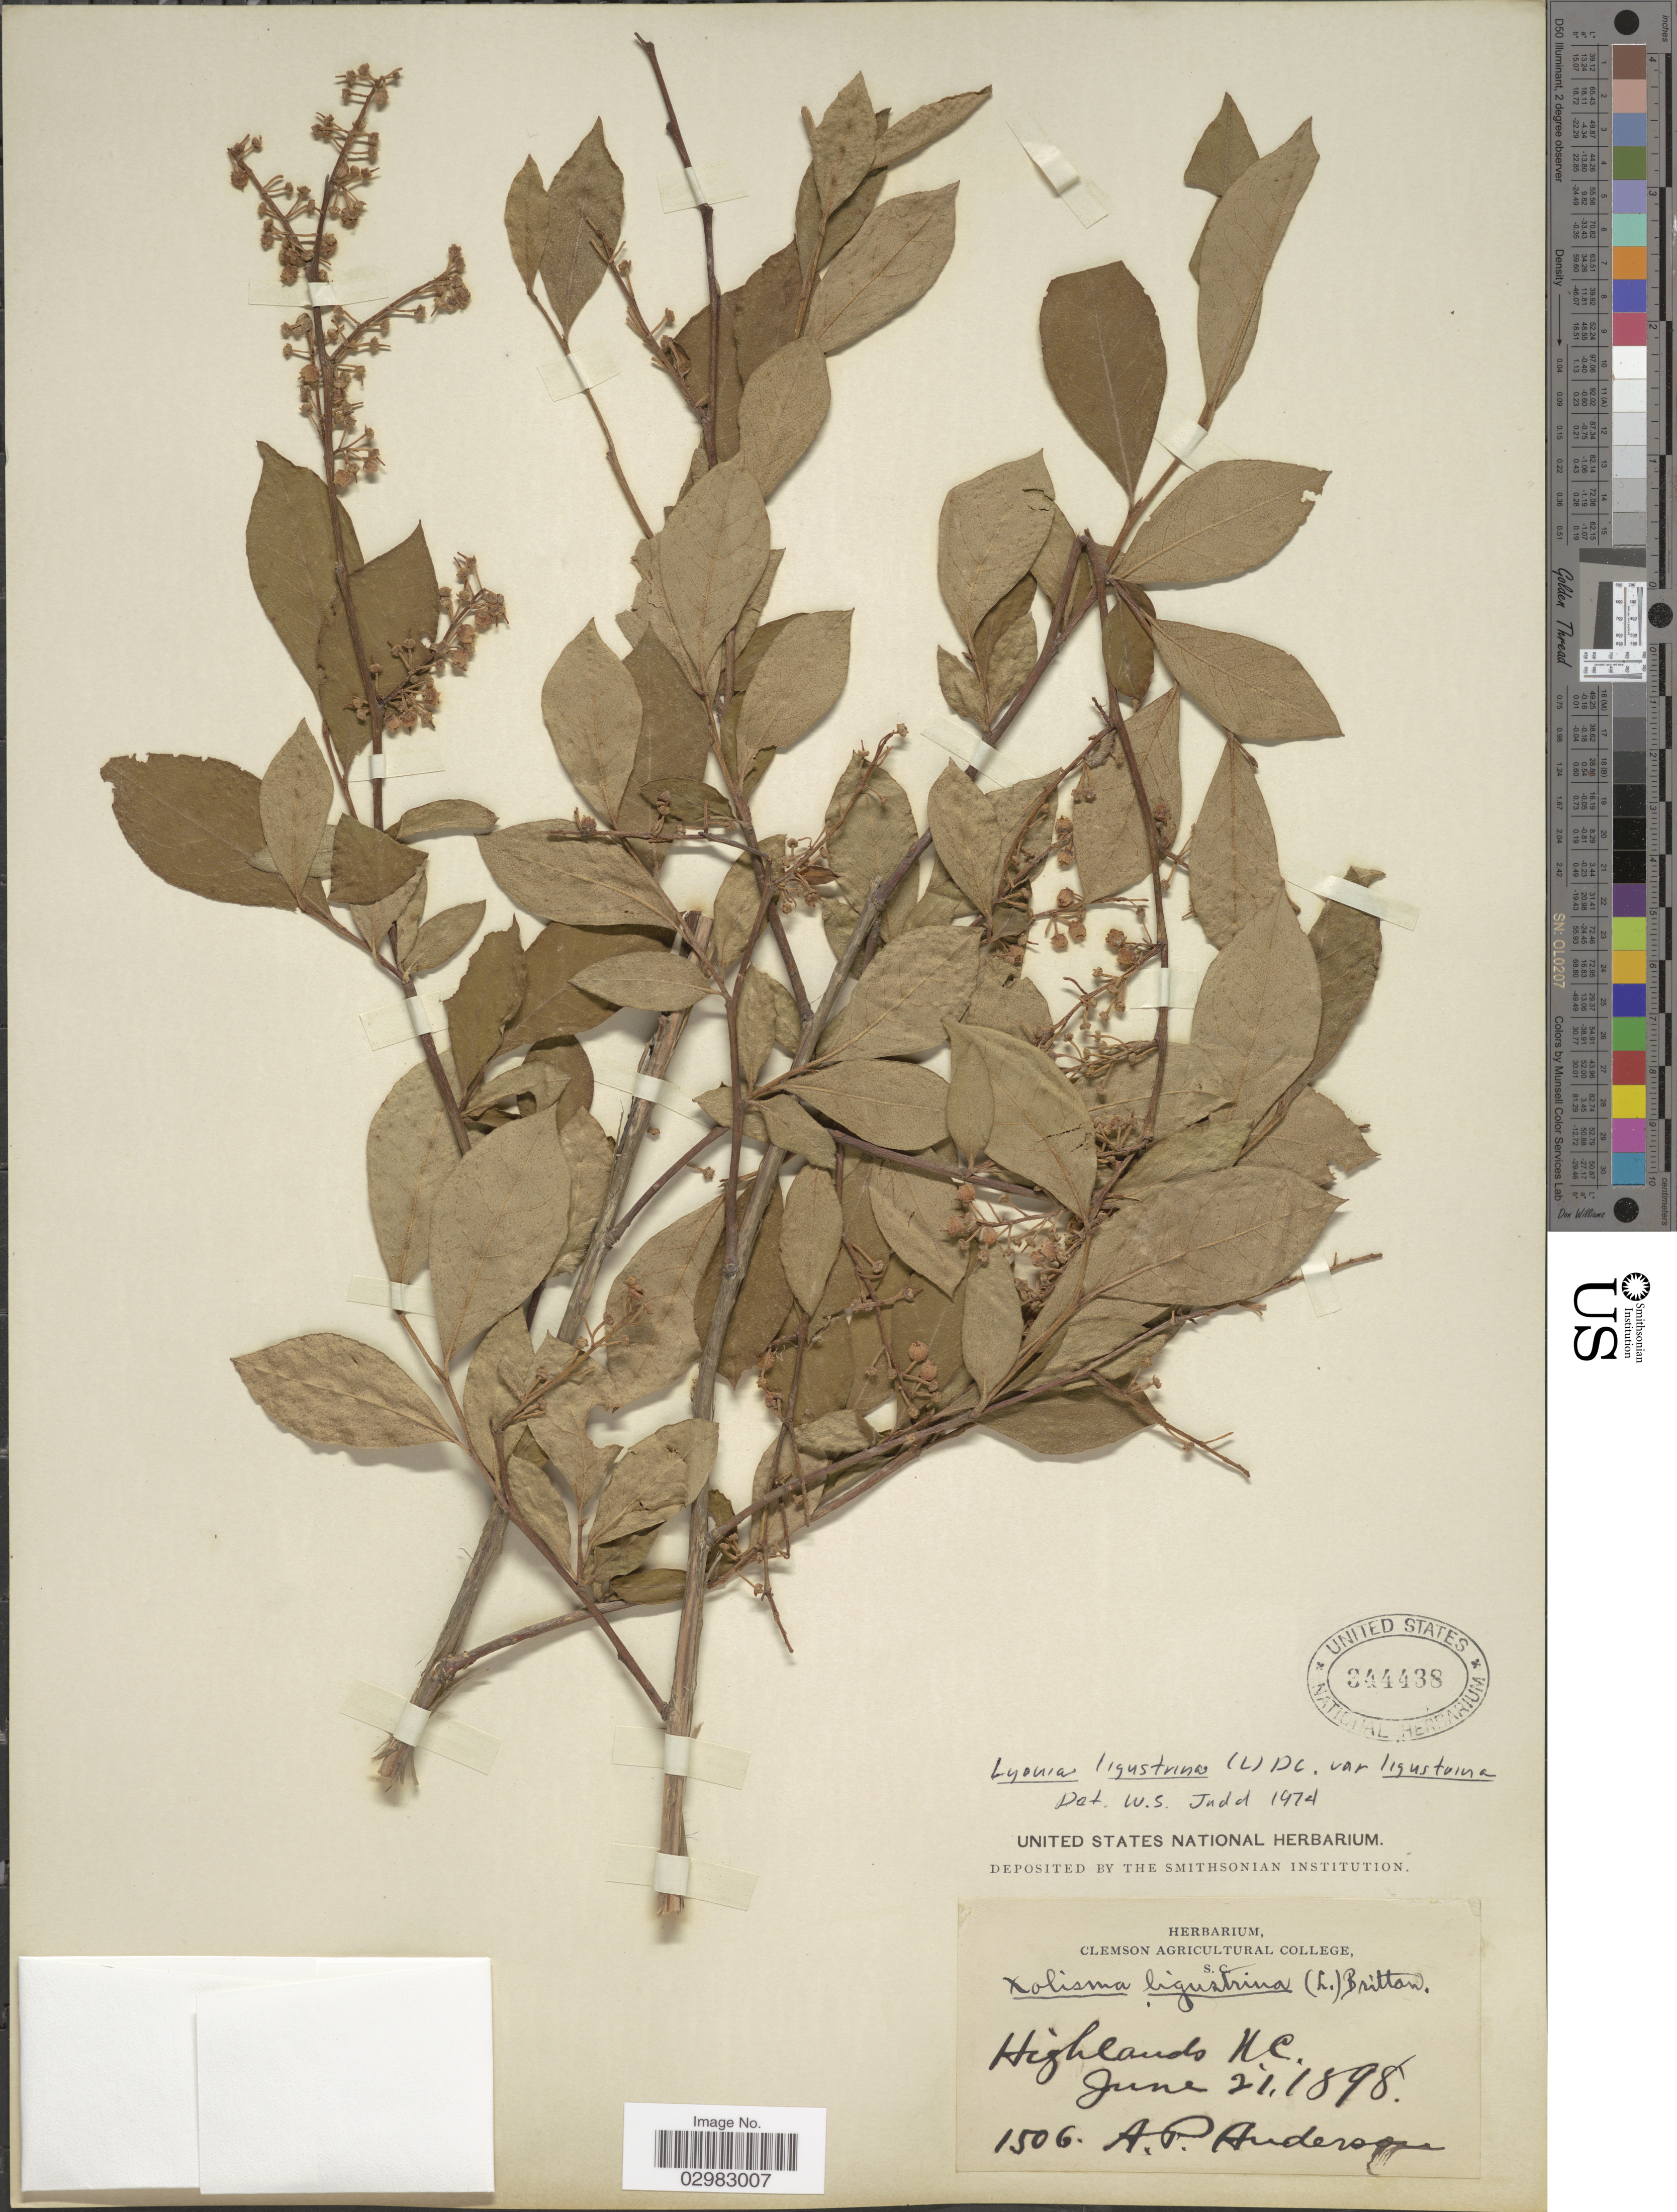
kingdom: Plantae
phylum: Tracheophyta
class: Magnoliopsida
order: Ericales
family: Ericaceae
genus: Lyonia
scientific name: Lyonia ligustrina var. ligustrina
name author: (L.) DC.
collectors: A. P. Anderson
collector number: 1506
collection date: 1898-06-21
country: United States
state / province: North Carolina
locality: Highlands N.C.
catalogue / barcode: US 344438